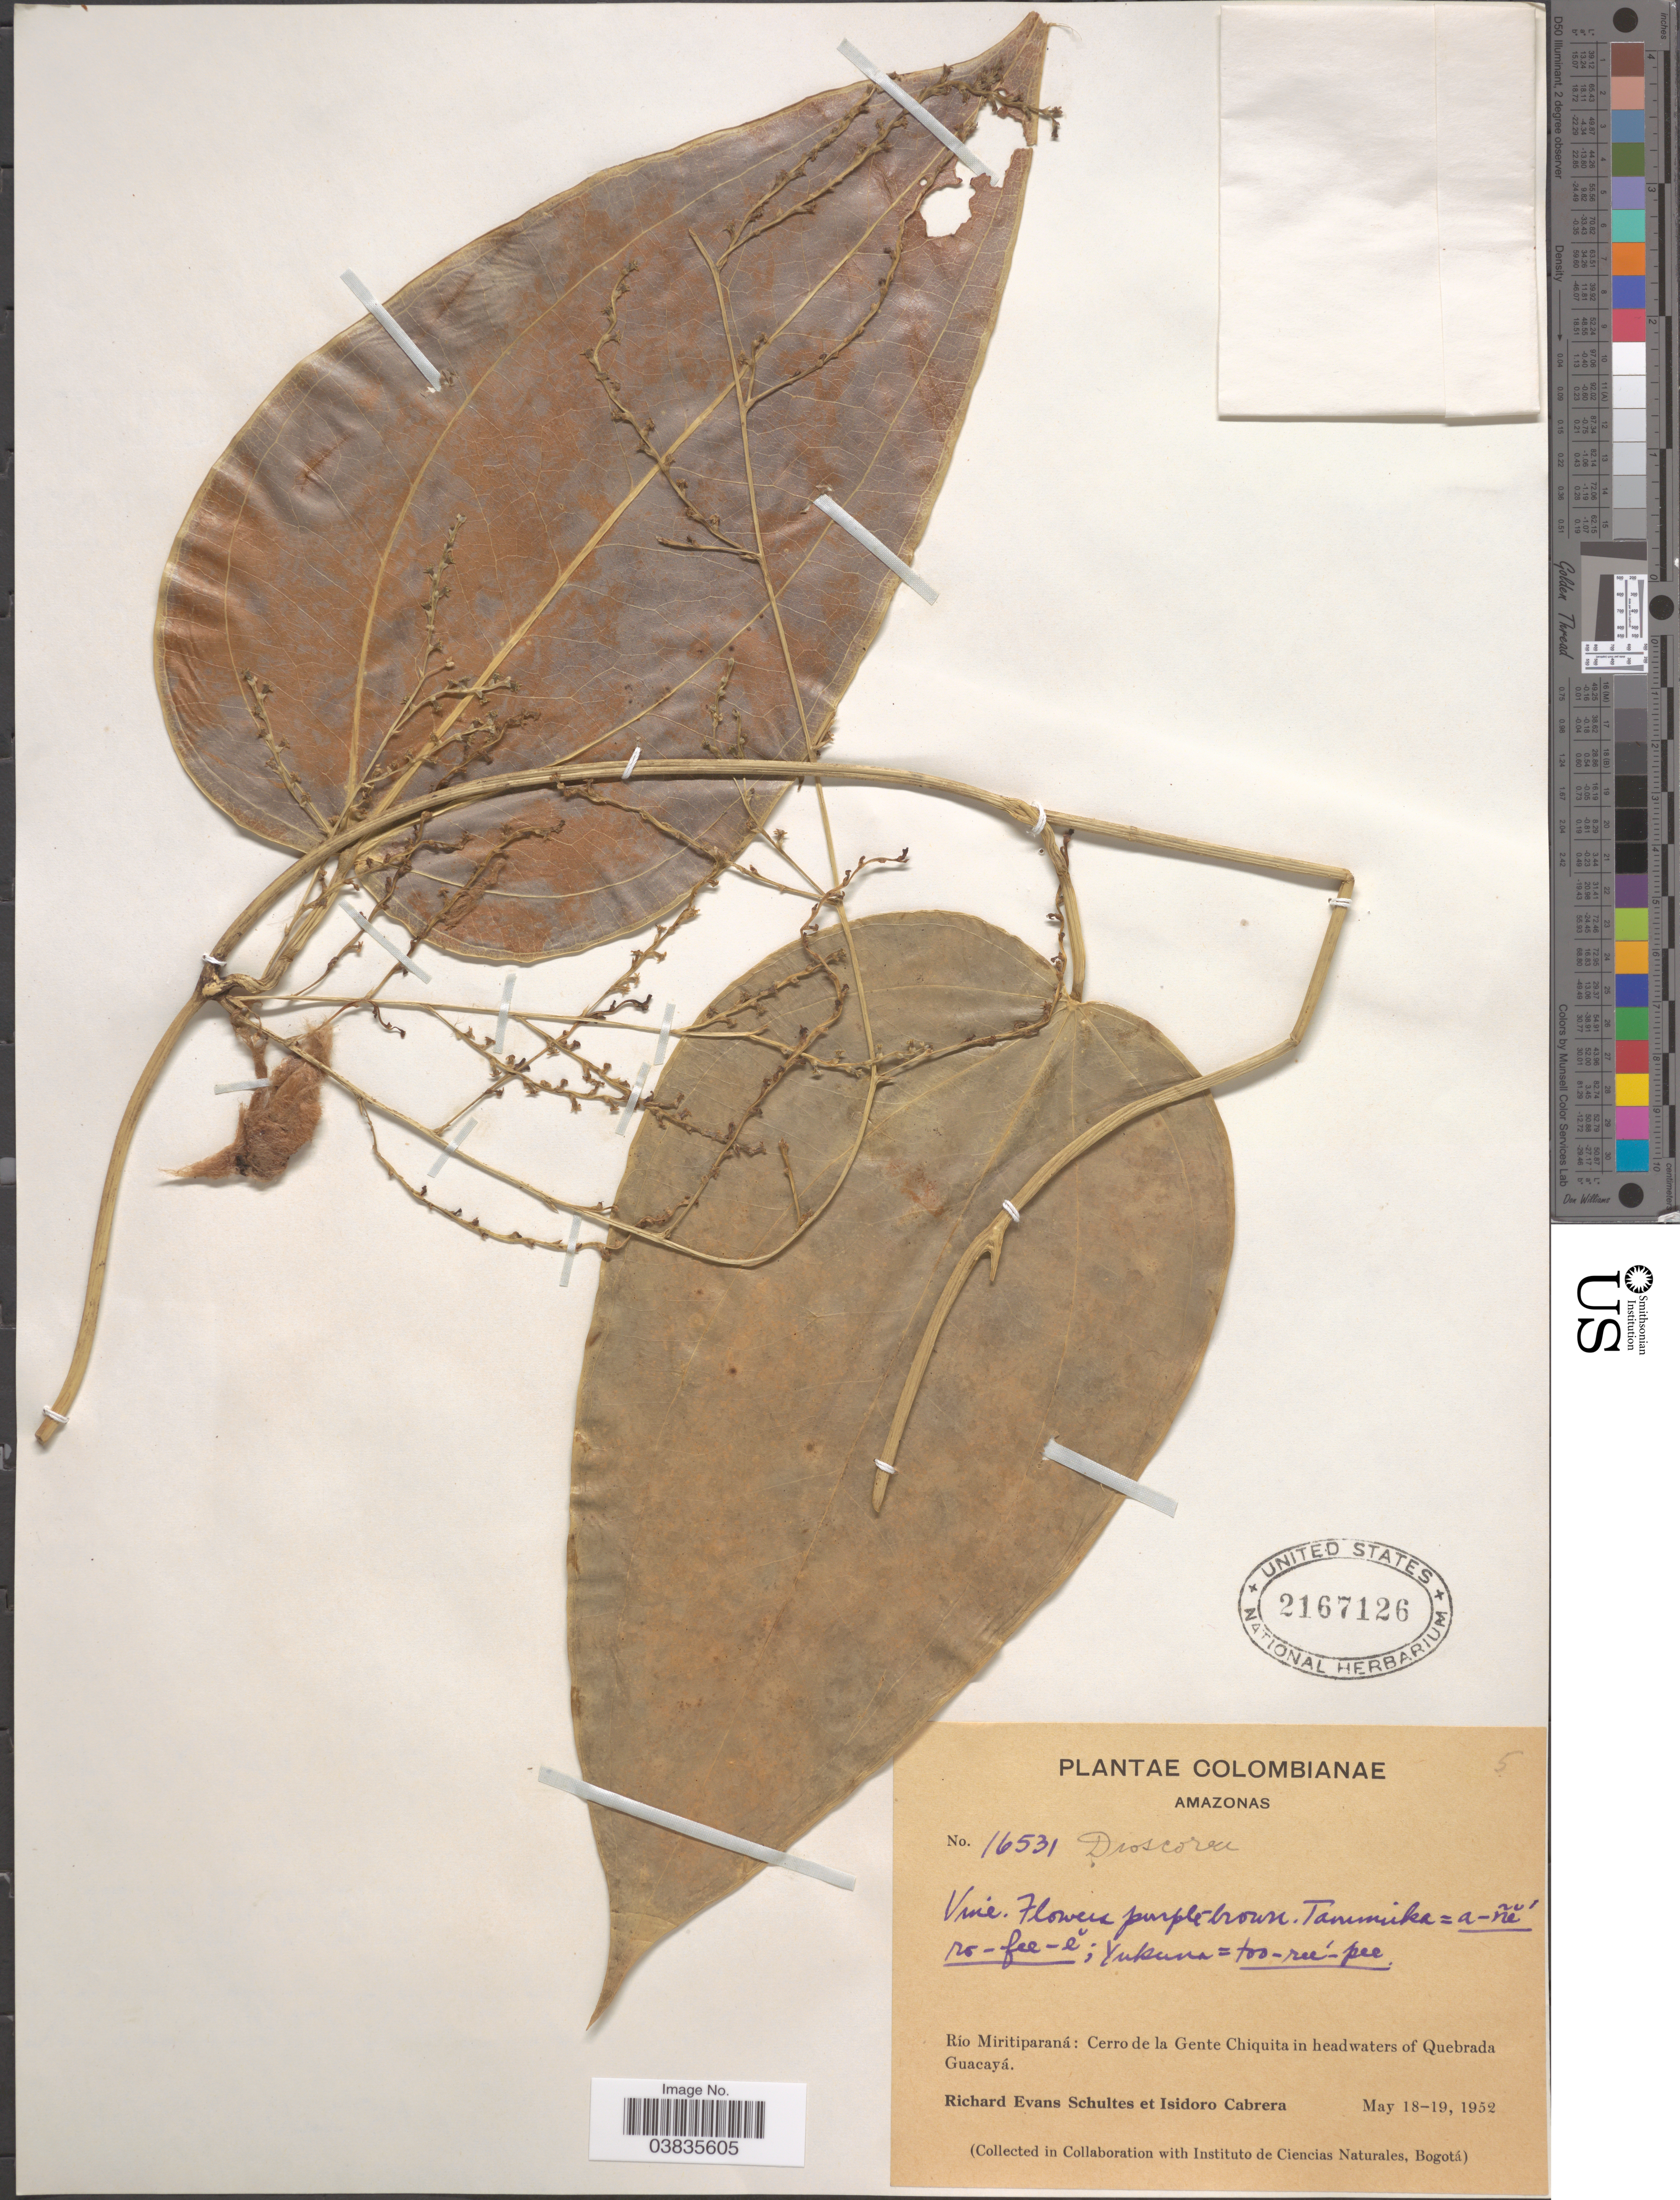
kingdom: Plantae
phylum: Tracheophyta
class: Liliopsida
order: Dioscoreales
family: Dioscoreaceae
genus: Dioscorea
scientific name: Dioscorea sp.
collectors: R. E. Schultes & I. Cabrera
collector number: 16531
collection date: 1952-05-18/1952-05-19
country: Colombia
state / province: Amazônas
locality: Río Miritiparaná: Cerro de la Gente Chiquita in headwaters of Quebrada Guacayá.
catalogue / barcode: US 2167126